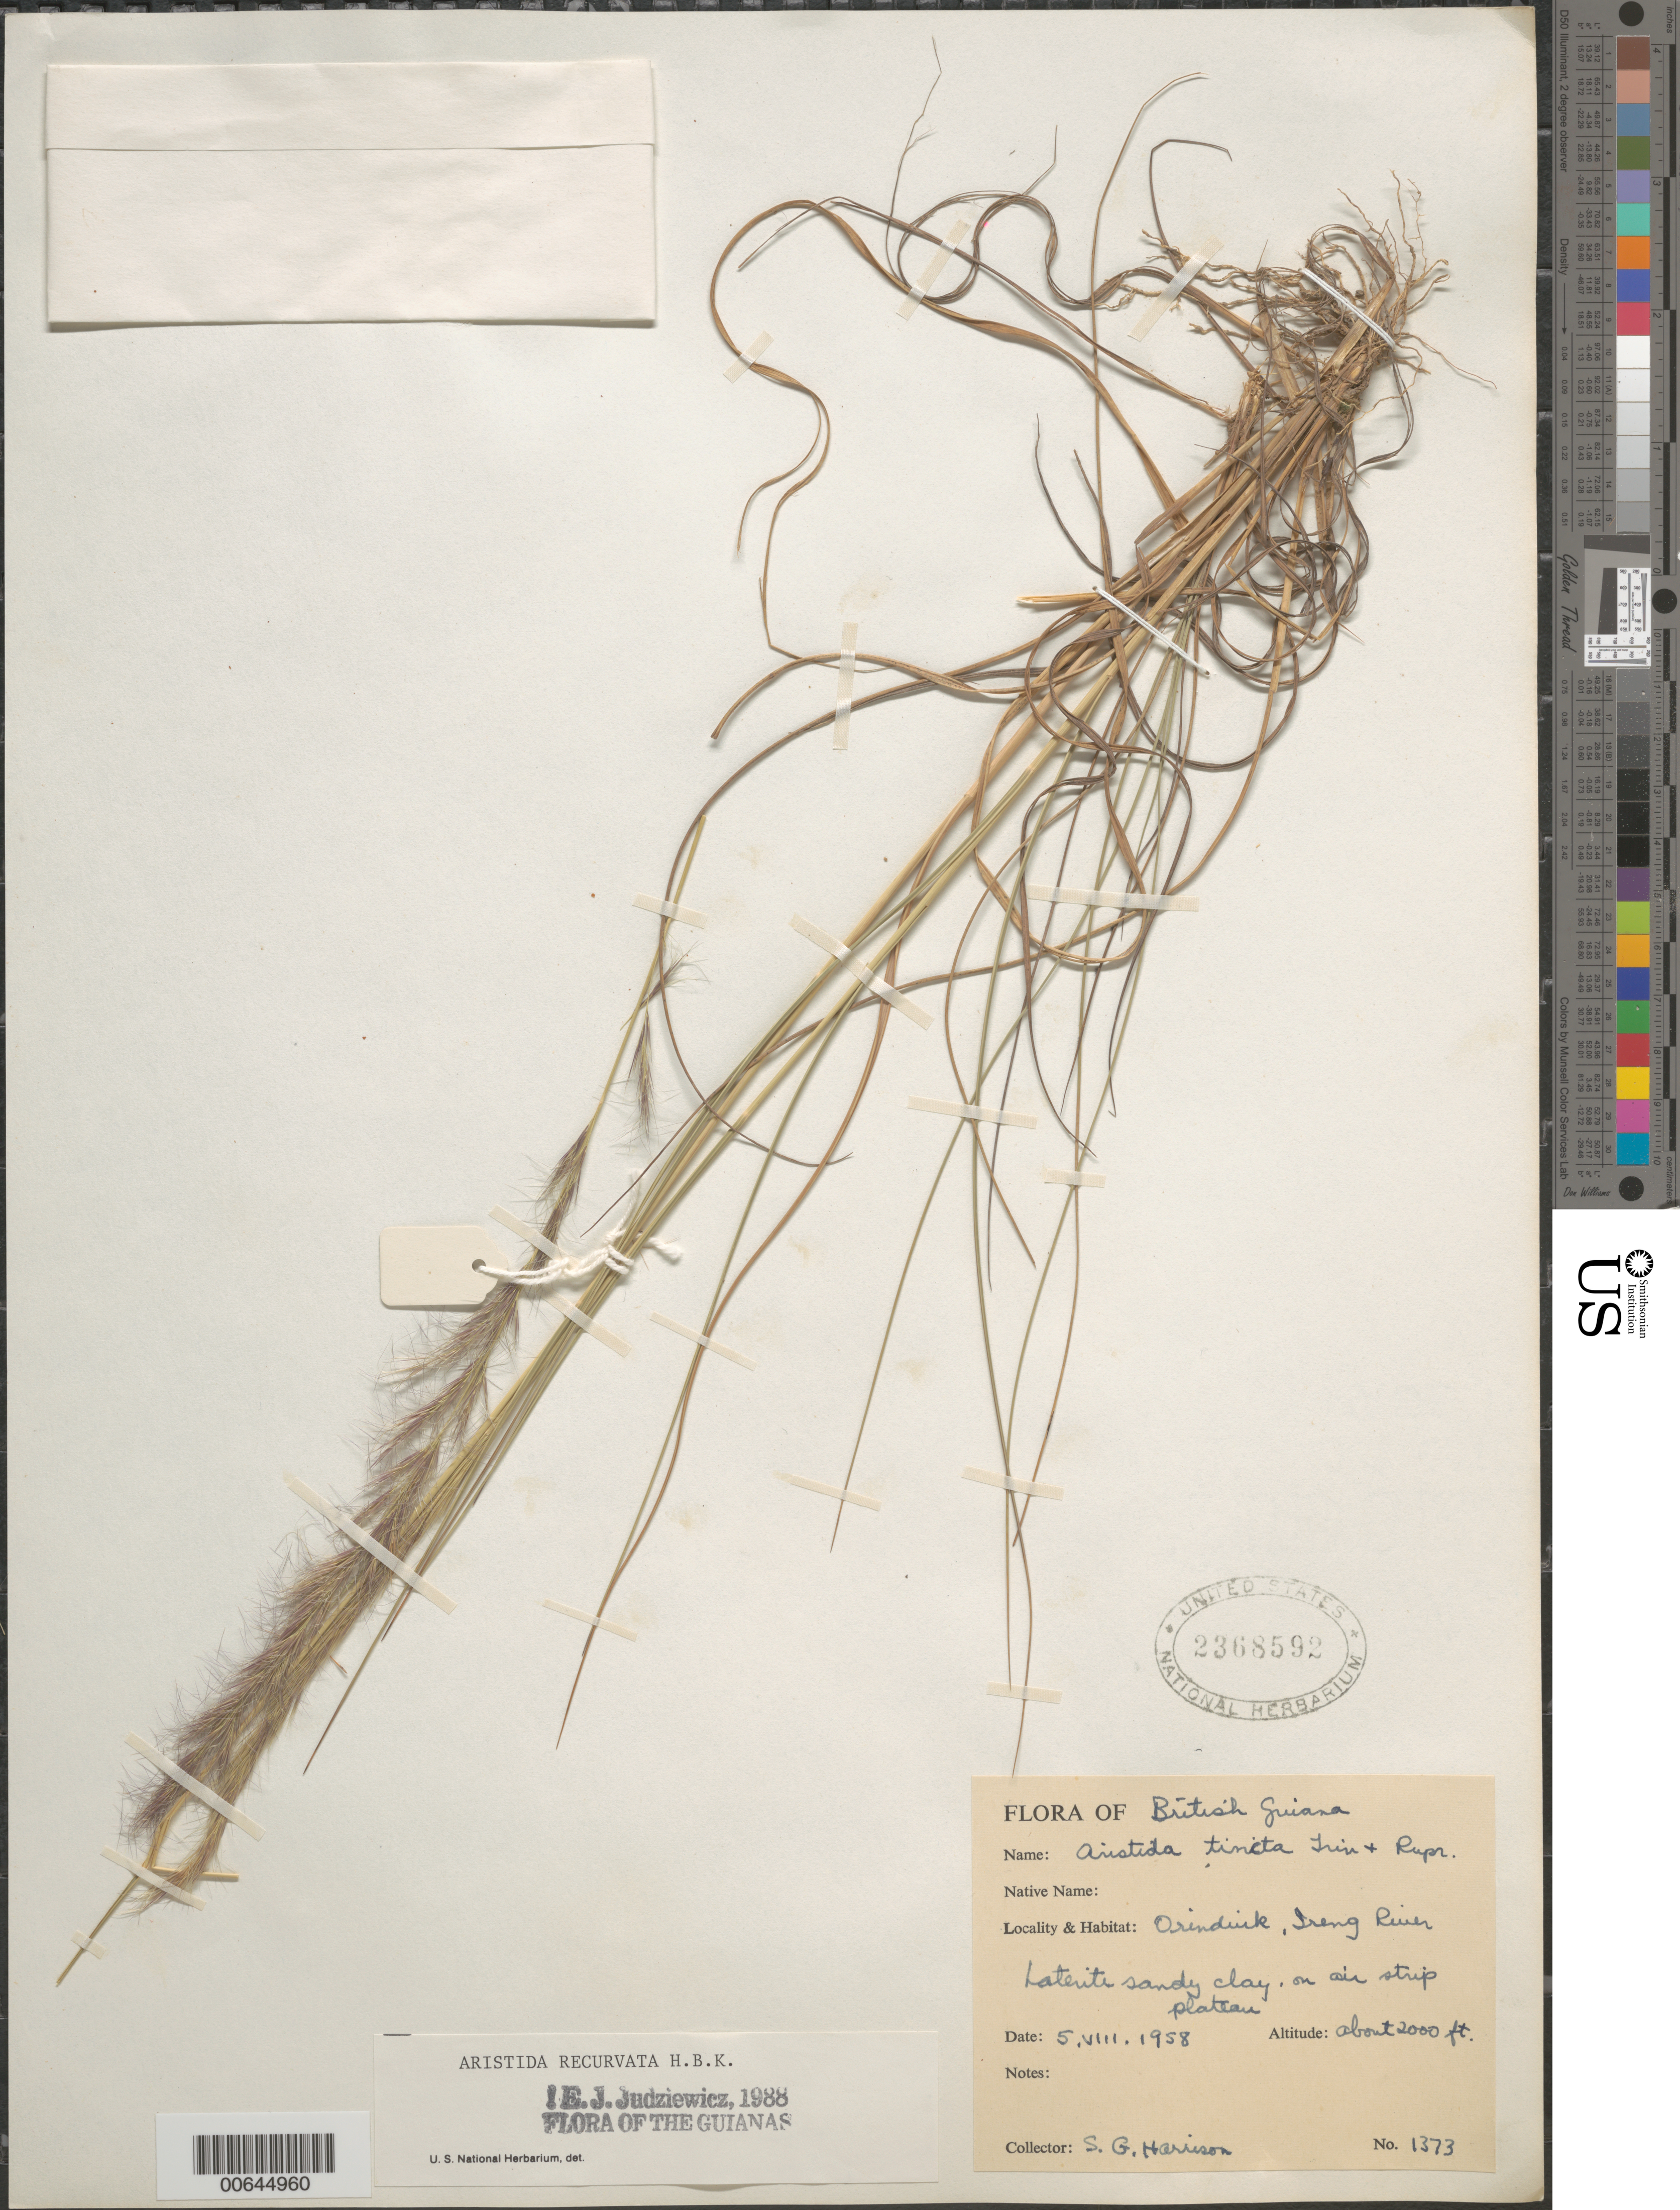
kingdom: Plantae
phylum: Tracheophyta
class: Liliopsida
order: Poales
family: Poaceae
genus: Aristida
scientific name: Aristida recurvata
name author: Kunth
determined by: Judziewicz, E. J.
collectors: S. G. Harrison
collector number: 1373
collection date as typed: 5-Aug-58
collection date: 1958-08-05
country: Guyana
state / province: Potaro-Siparuni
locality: Orinduik Falls, Ireng River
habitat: Laterite sandy clay, on air strip plateau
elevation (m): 610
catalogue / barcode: US 2368592